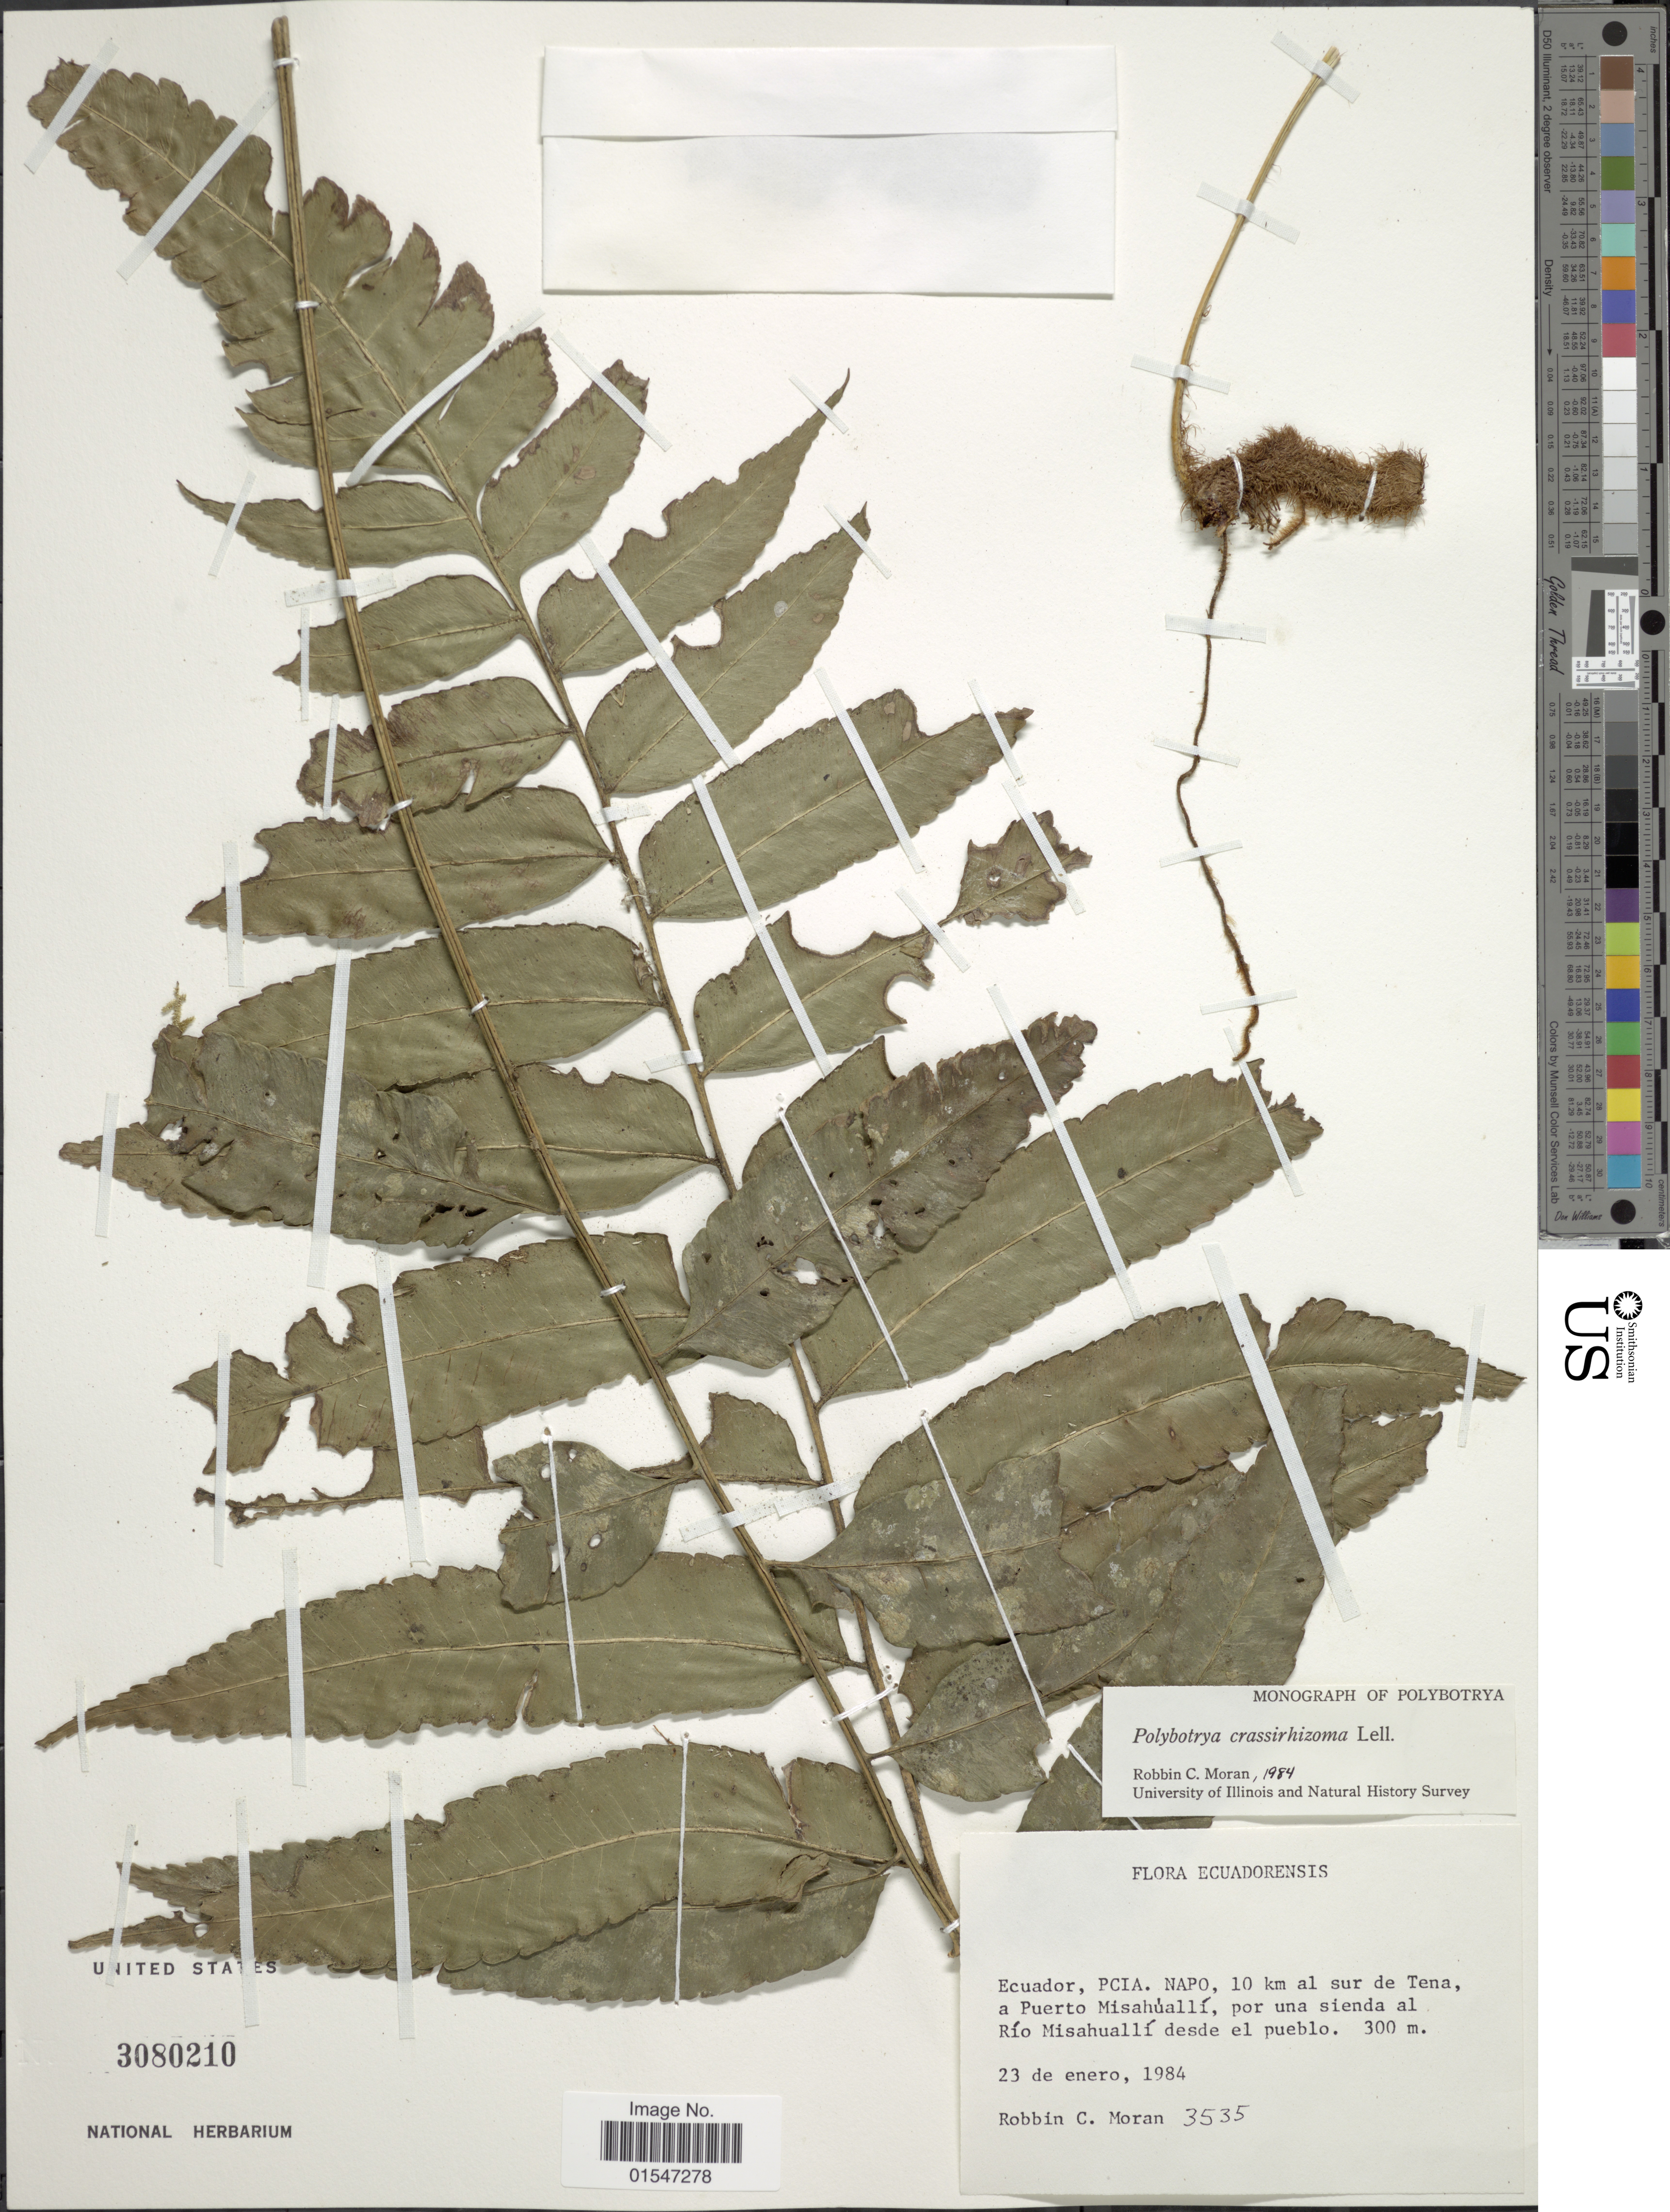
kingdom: Plantae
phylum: Tracheophyta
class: Polypodiopsida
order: Polypodiales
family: Dryopteridaceae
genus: Polybotrya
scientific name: Polybotrya crassirhizoma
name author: Lellinger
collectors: R. C. Moran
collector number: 3535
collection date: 1984-01-23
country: Ecuador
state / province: Napo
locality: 10 km al sure de Tena, a Puerto Misashúallí, por una sienda al Río Misahuallí desde el pueblo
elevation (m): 300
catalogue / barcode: US 3080210